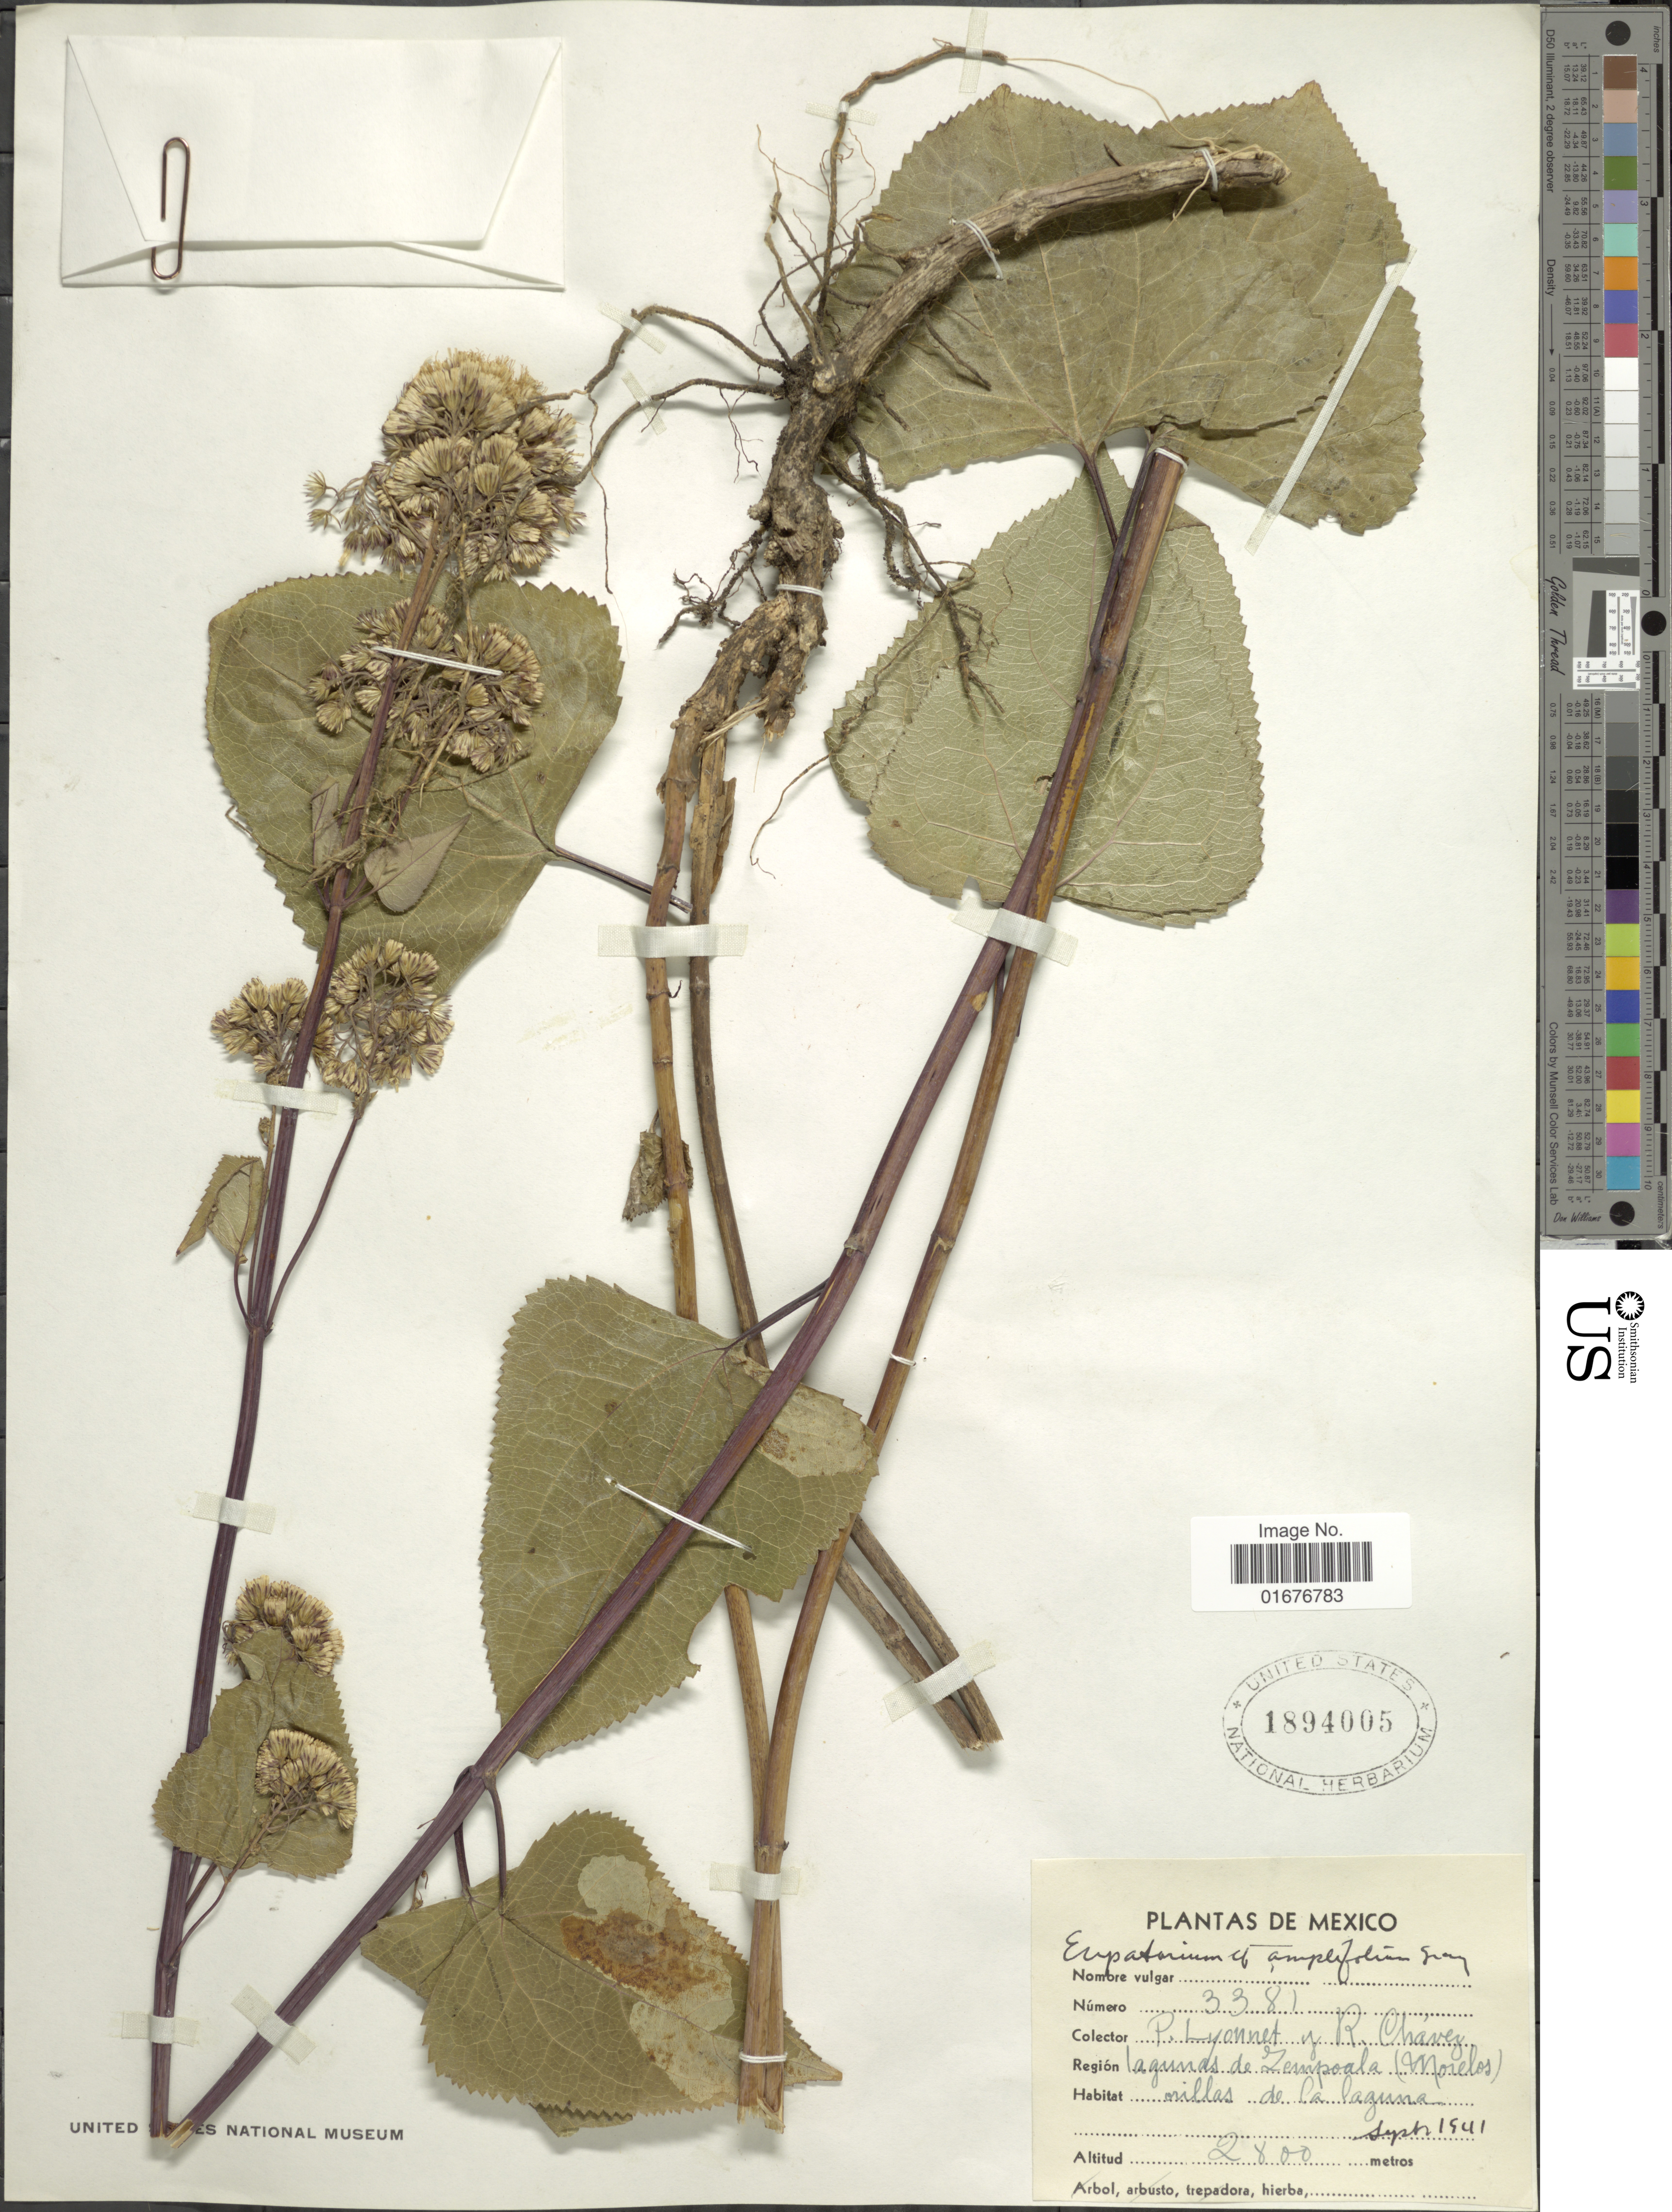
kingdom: Plantae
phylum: Tracheophyta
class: Magnoliopsida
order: Asterales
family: Asteraceae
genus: Ageratina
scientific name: Ageratina rubricaulis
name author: (Kunth) R.M. King & H. Rob.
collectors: P. Lyonnet & R. Chávez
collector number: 3381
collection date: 1941-09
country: Mexico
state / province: Morelos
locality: Lagunas de Zempoala, orillas de la laguna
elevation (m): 2800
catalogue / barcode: US 1894005